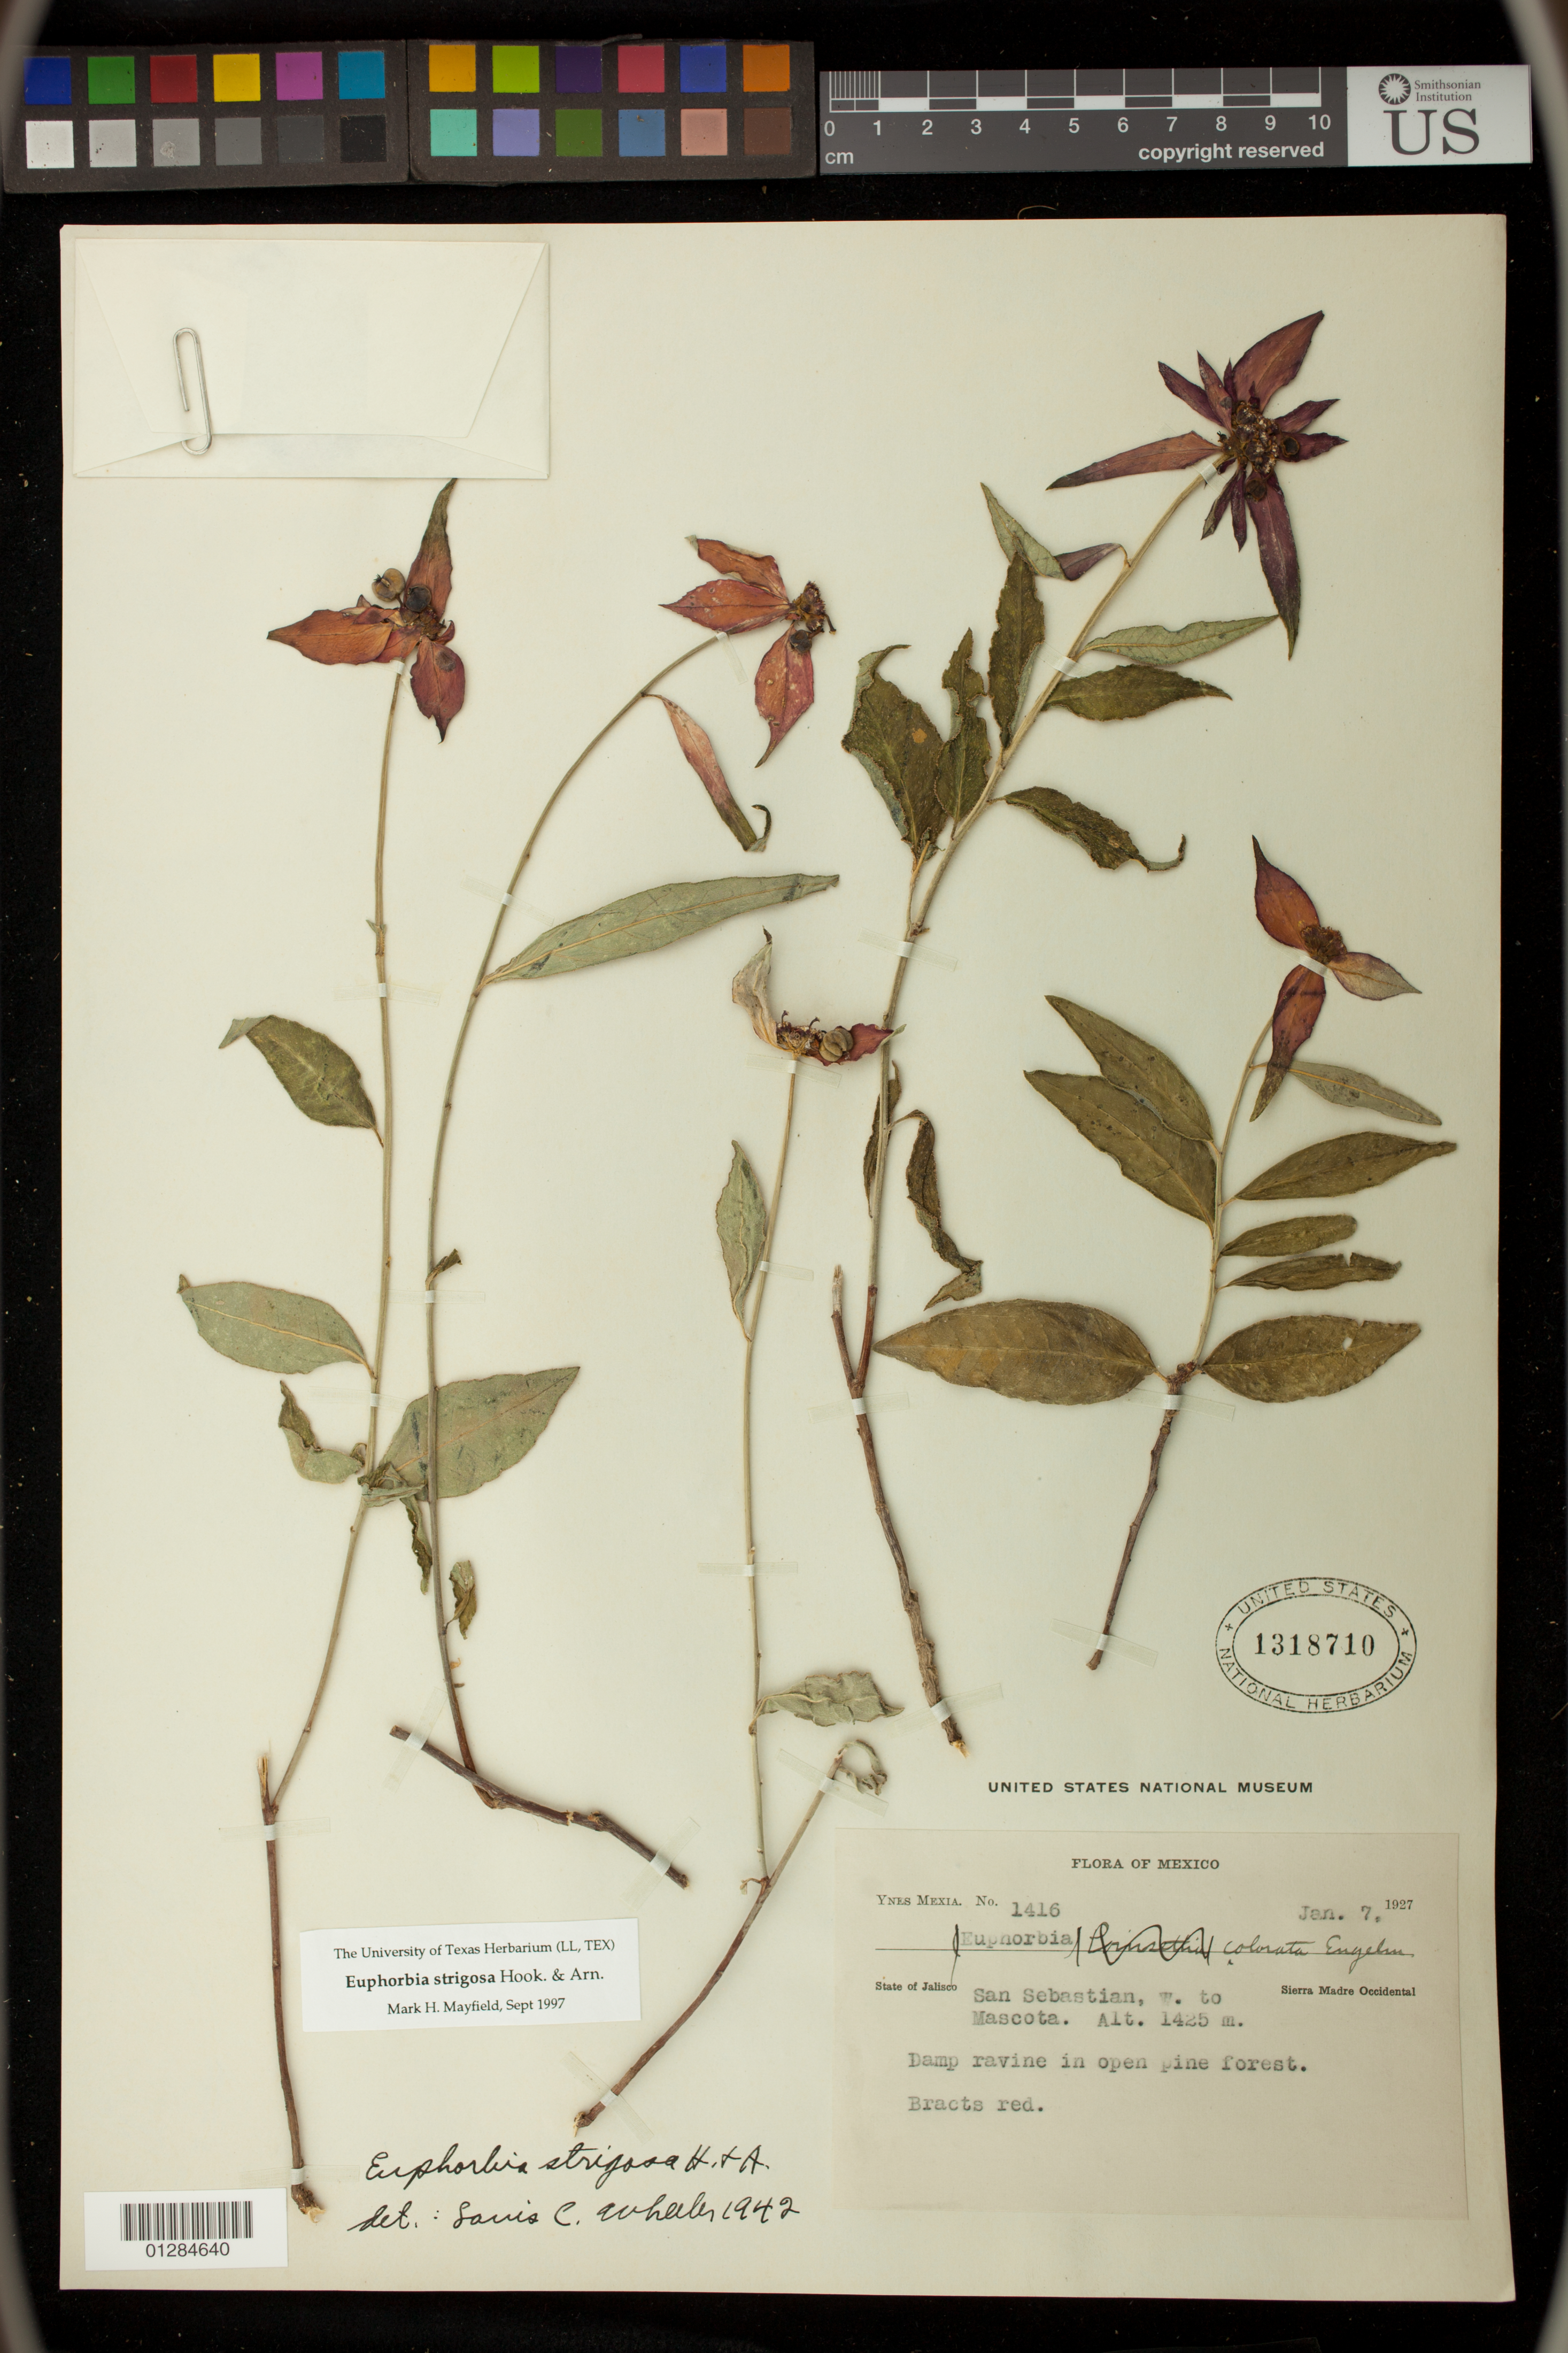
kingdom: Plantae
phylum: Tracheophyta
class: Magnoliopsida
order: Malpighiales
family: Euphorbiaceae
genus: Euphorbia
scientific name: Euphorbia strigosa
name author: Hook. & Arn.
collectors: Y. Mexia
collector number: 1416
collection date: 1927-01-07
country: Mexico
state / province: Jalisco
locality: San Sebastian, W. to Mascota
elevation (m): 1425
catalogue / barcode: US 1318710